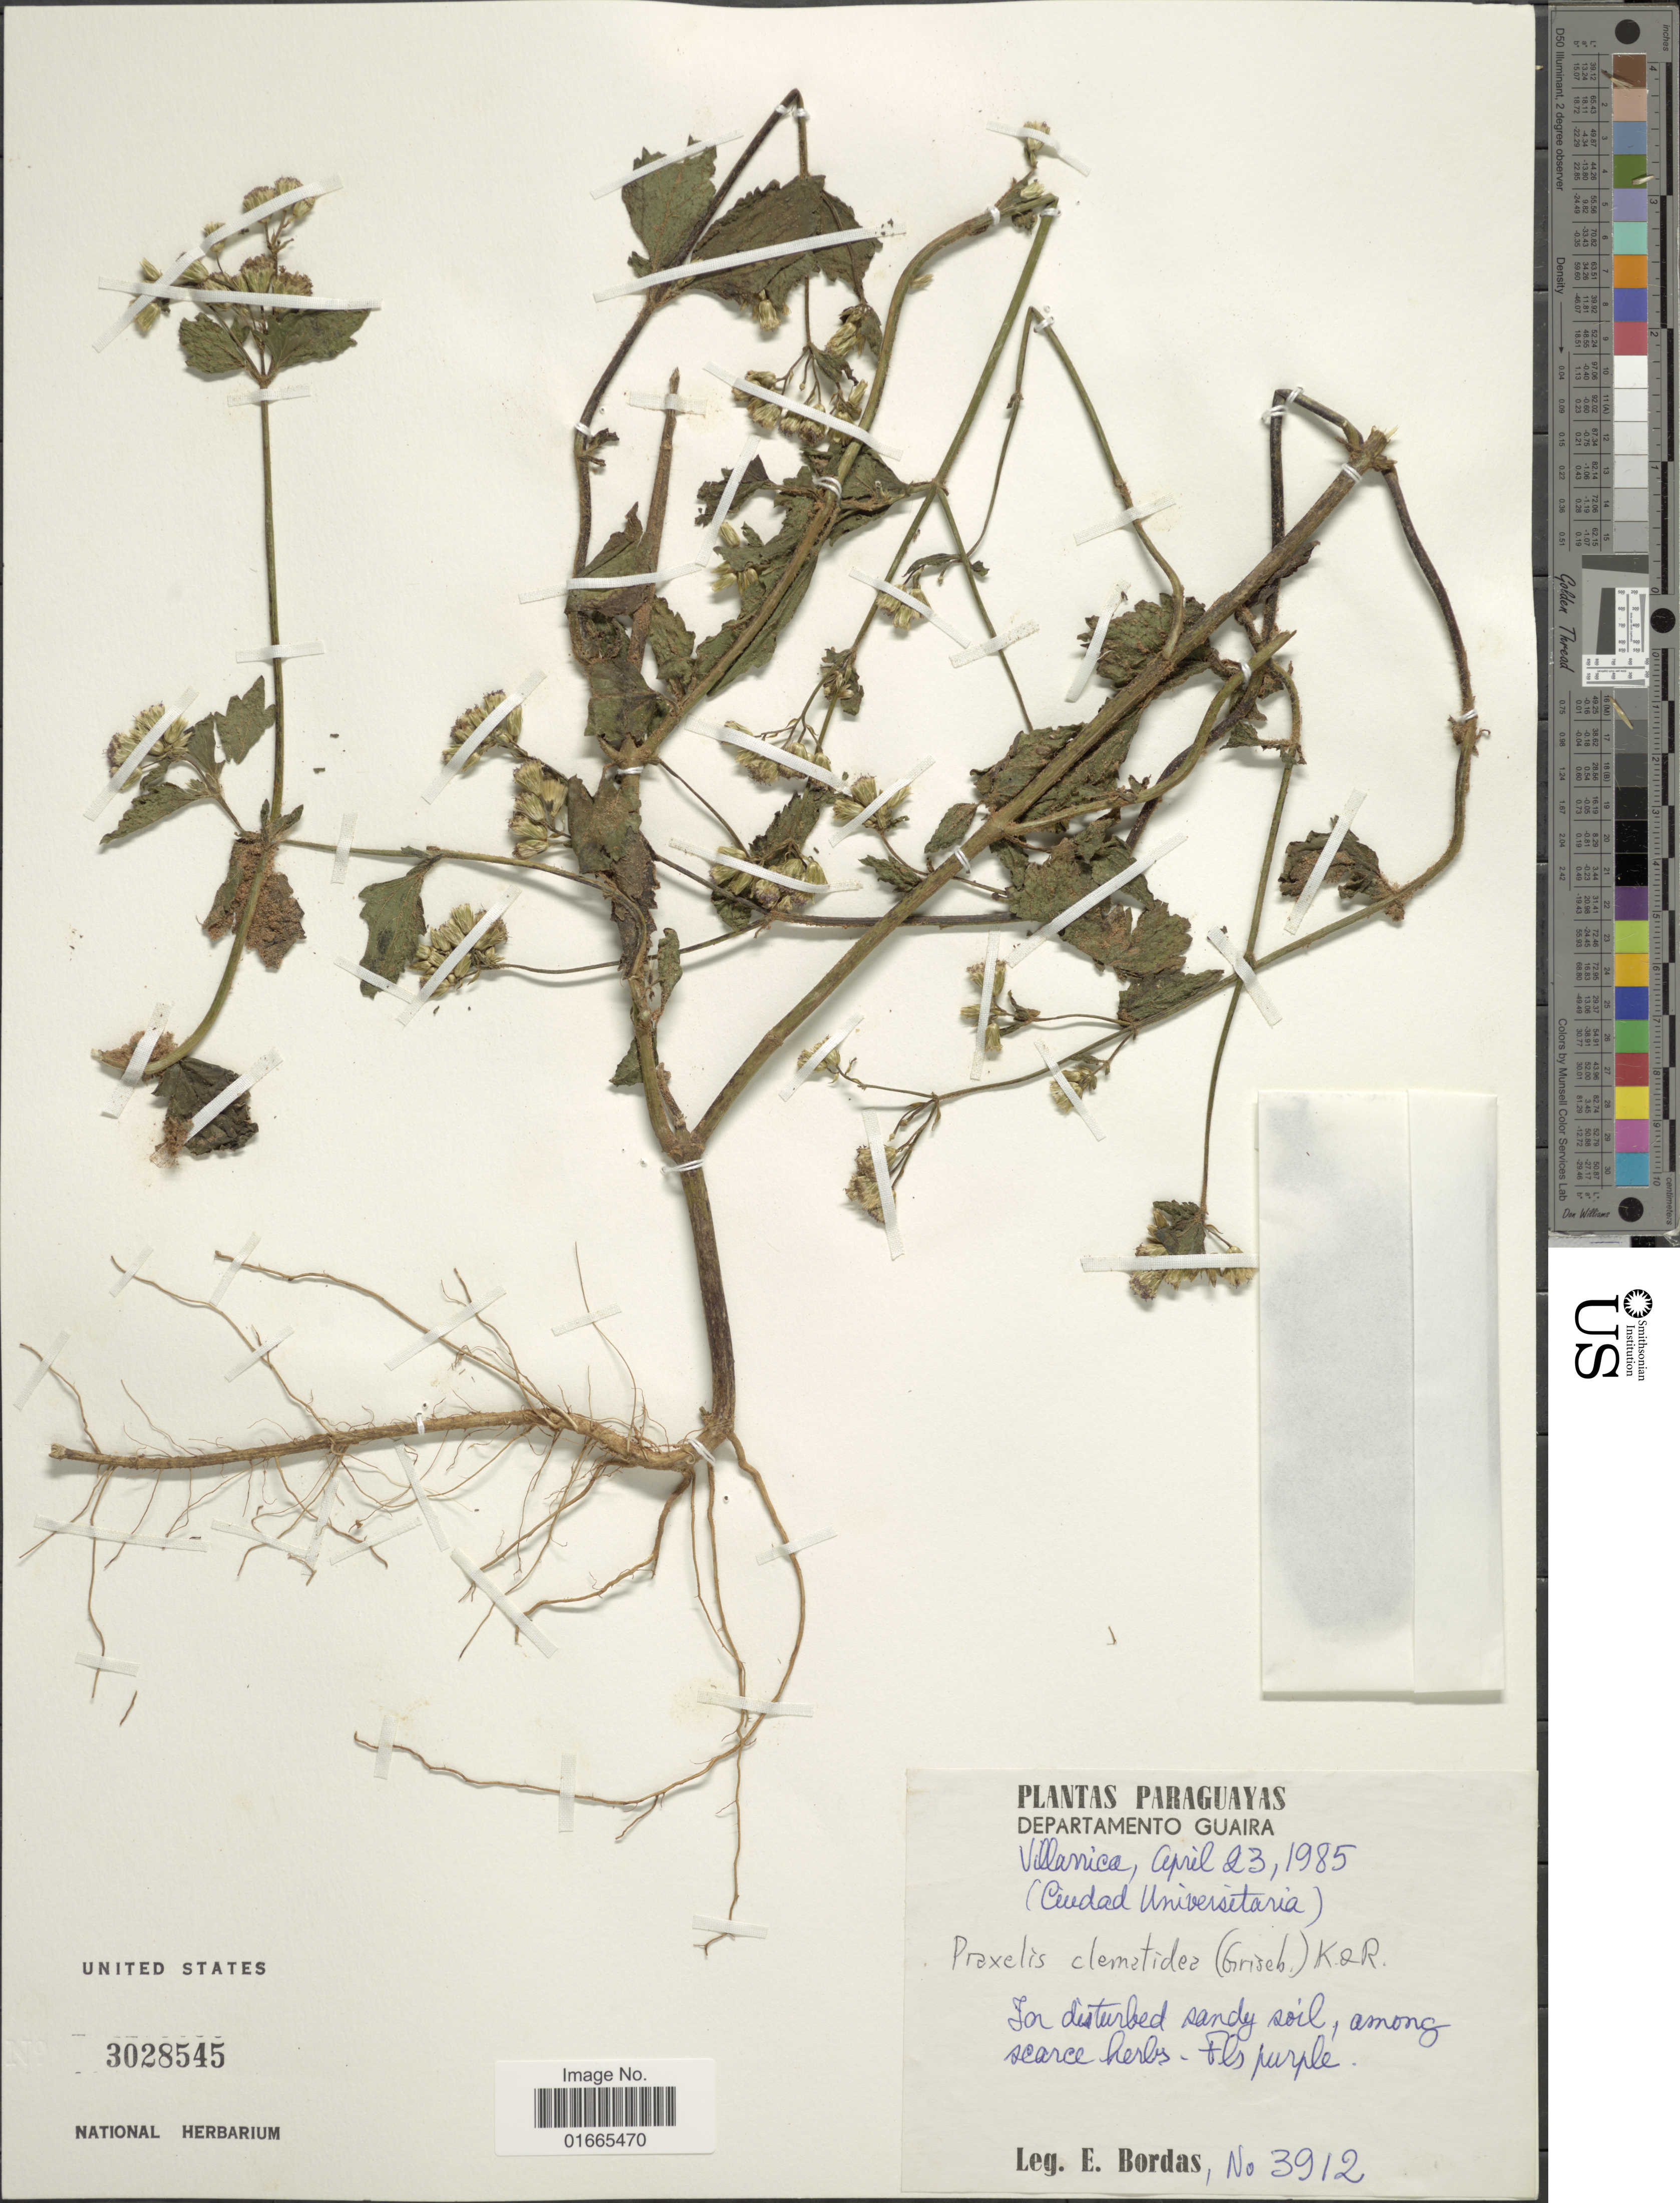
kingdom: Plantae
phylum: Tracheophyta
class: Magnoliopsida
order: Asterales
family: Asteraceae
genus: Praxelis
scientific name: Praxelis clematidea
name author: (Griseb.) R.M. King & H. Rob.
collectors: E. Bordas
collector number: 3912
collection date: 1985-04-23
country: Paraguay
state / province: Guaira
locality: Departamento Guaira, Villarica, (Ceudad Universitaria).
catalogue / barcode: US 3028545